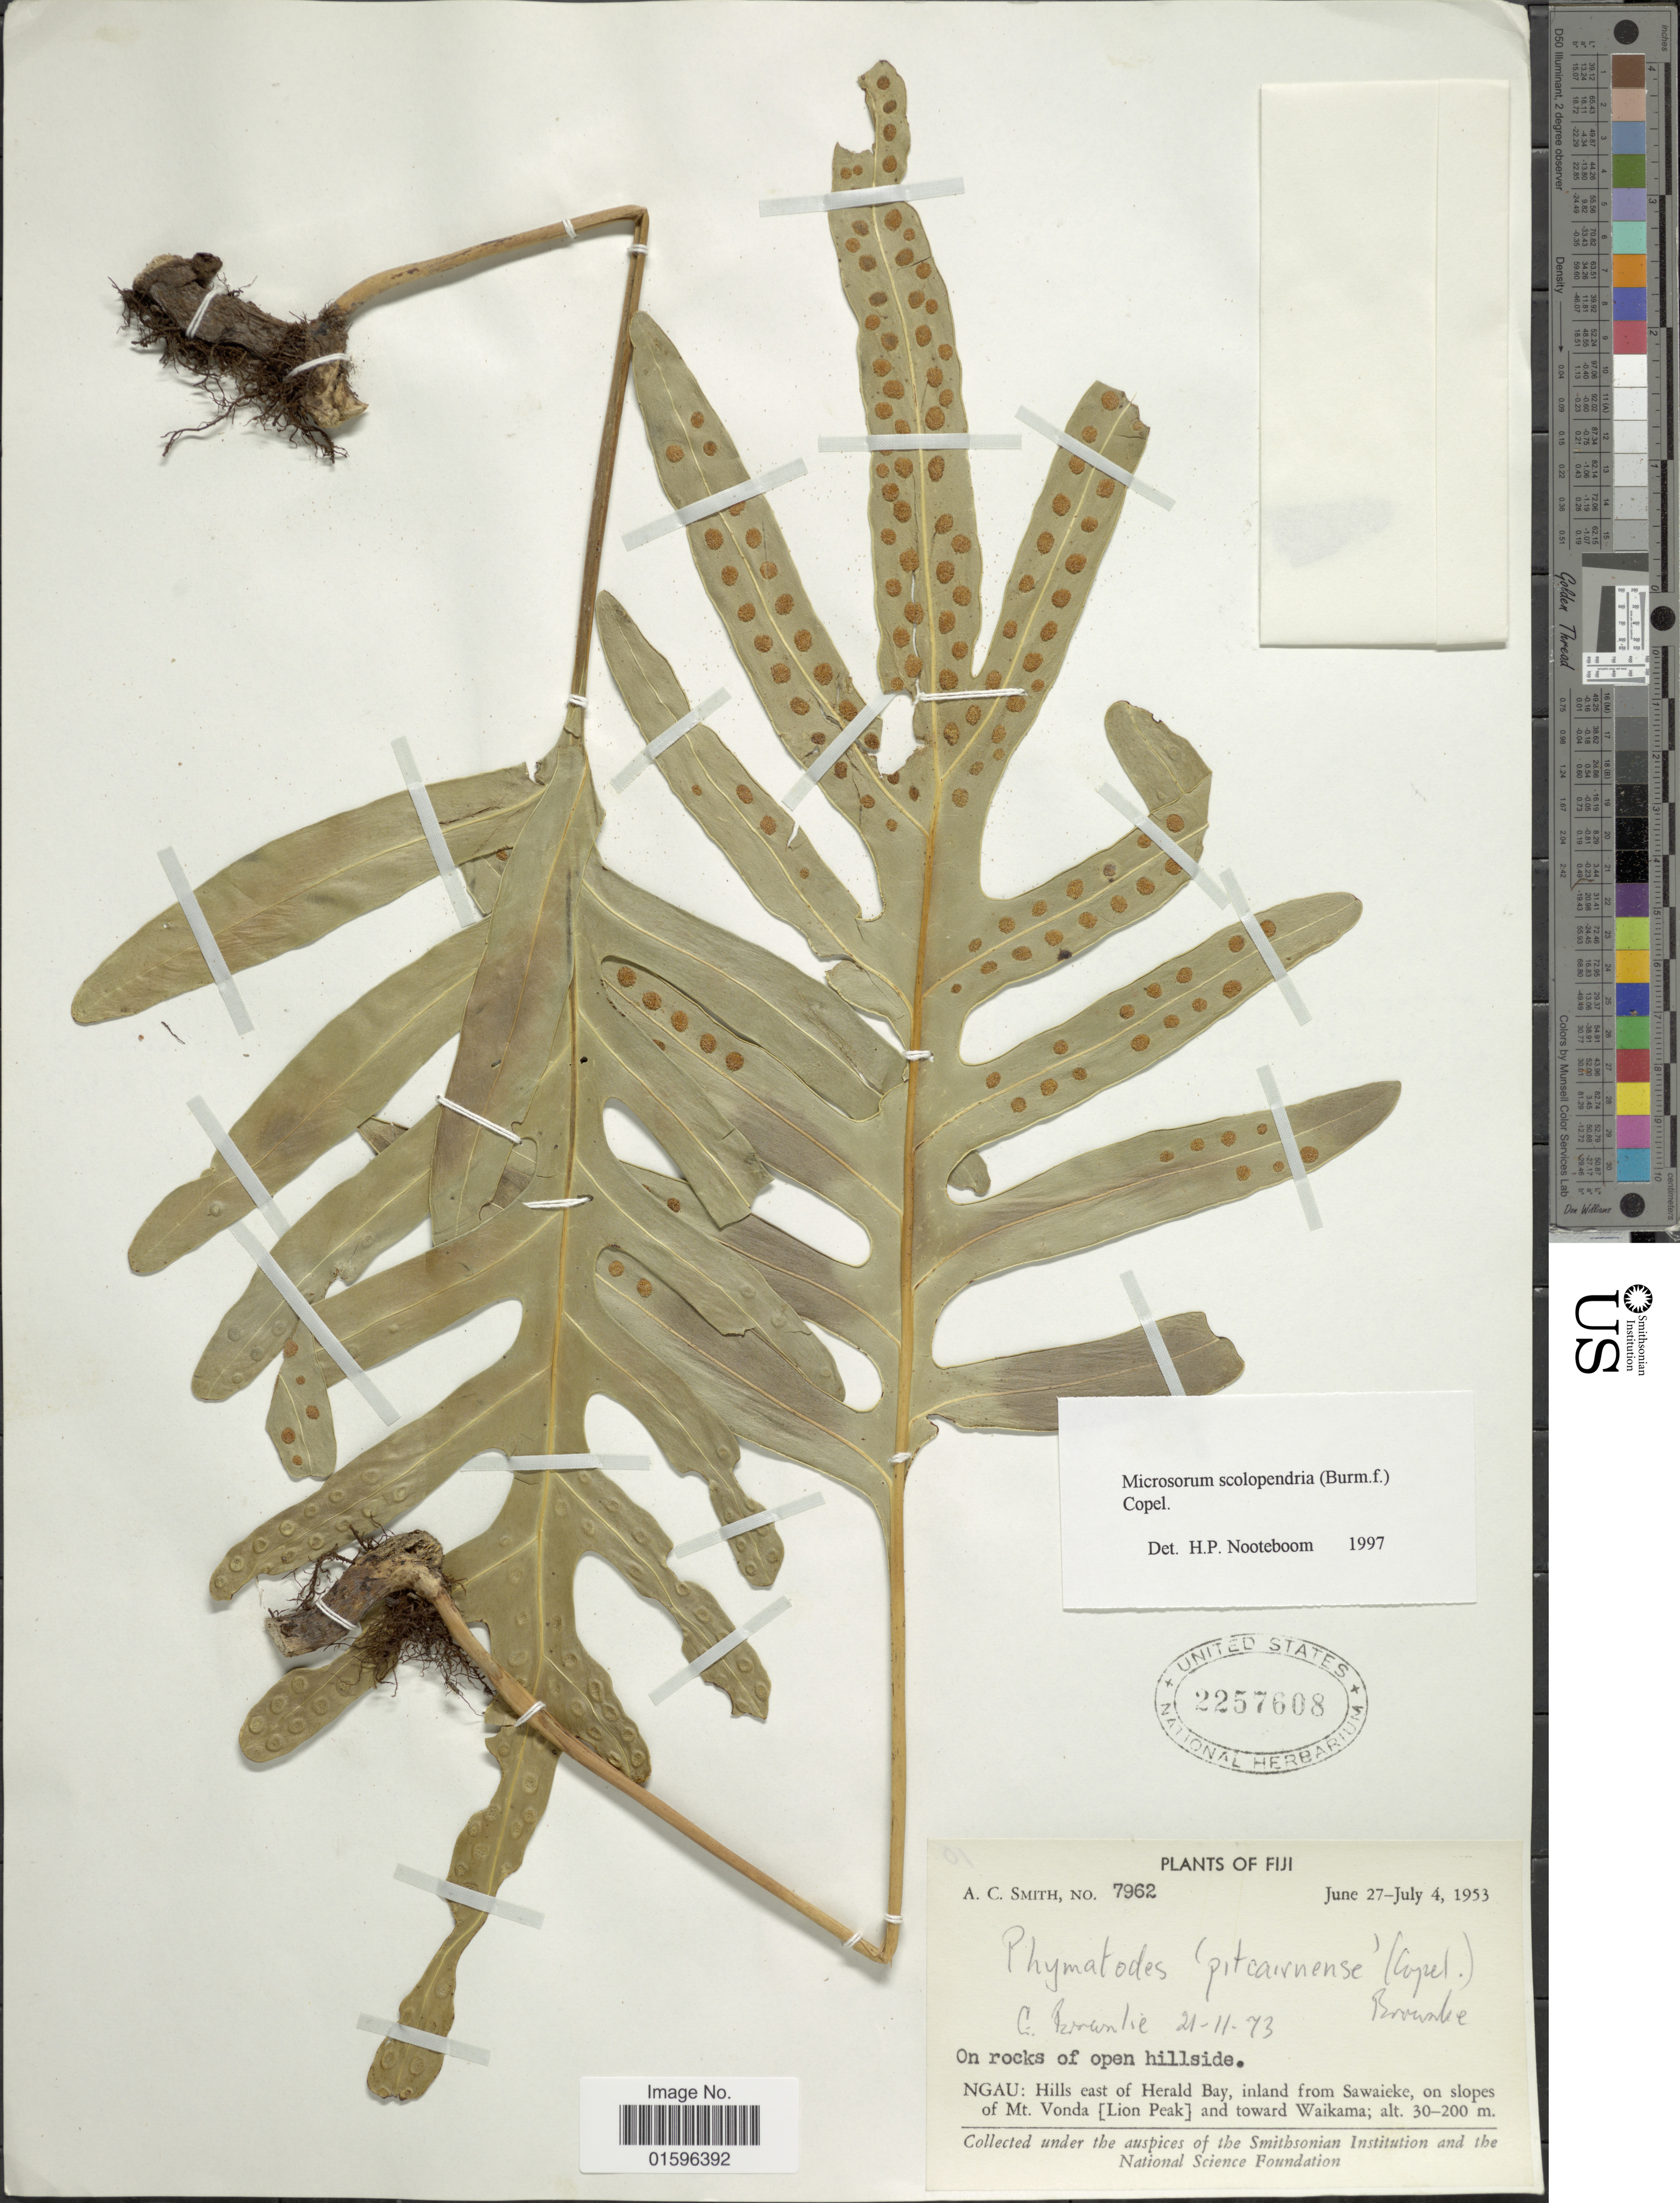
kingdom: Plantae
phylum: Tracheophyta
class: Polypodiopsida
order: Polypodiales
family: Polypodiaceae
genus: Polypodium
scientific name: Polypodium scolopendria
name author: Burm. f.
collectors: A. C. Smith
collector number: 7962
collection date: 1953-06-27/1953-07-04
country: Fiji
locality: Fiji, Ngau: Hills east of Heral Bay, inland from Swaieke, on slopes of Mt. Vonda (Lion Peak) and toward Waikama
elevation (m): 30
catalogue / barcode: US 2257608